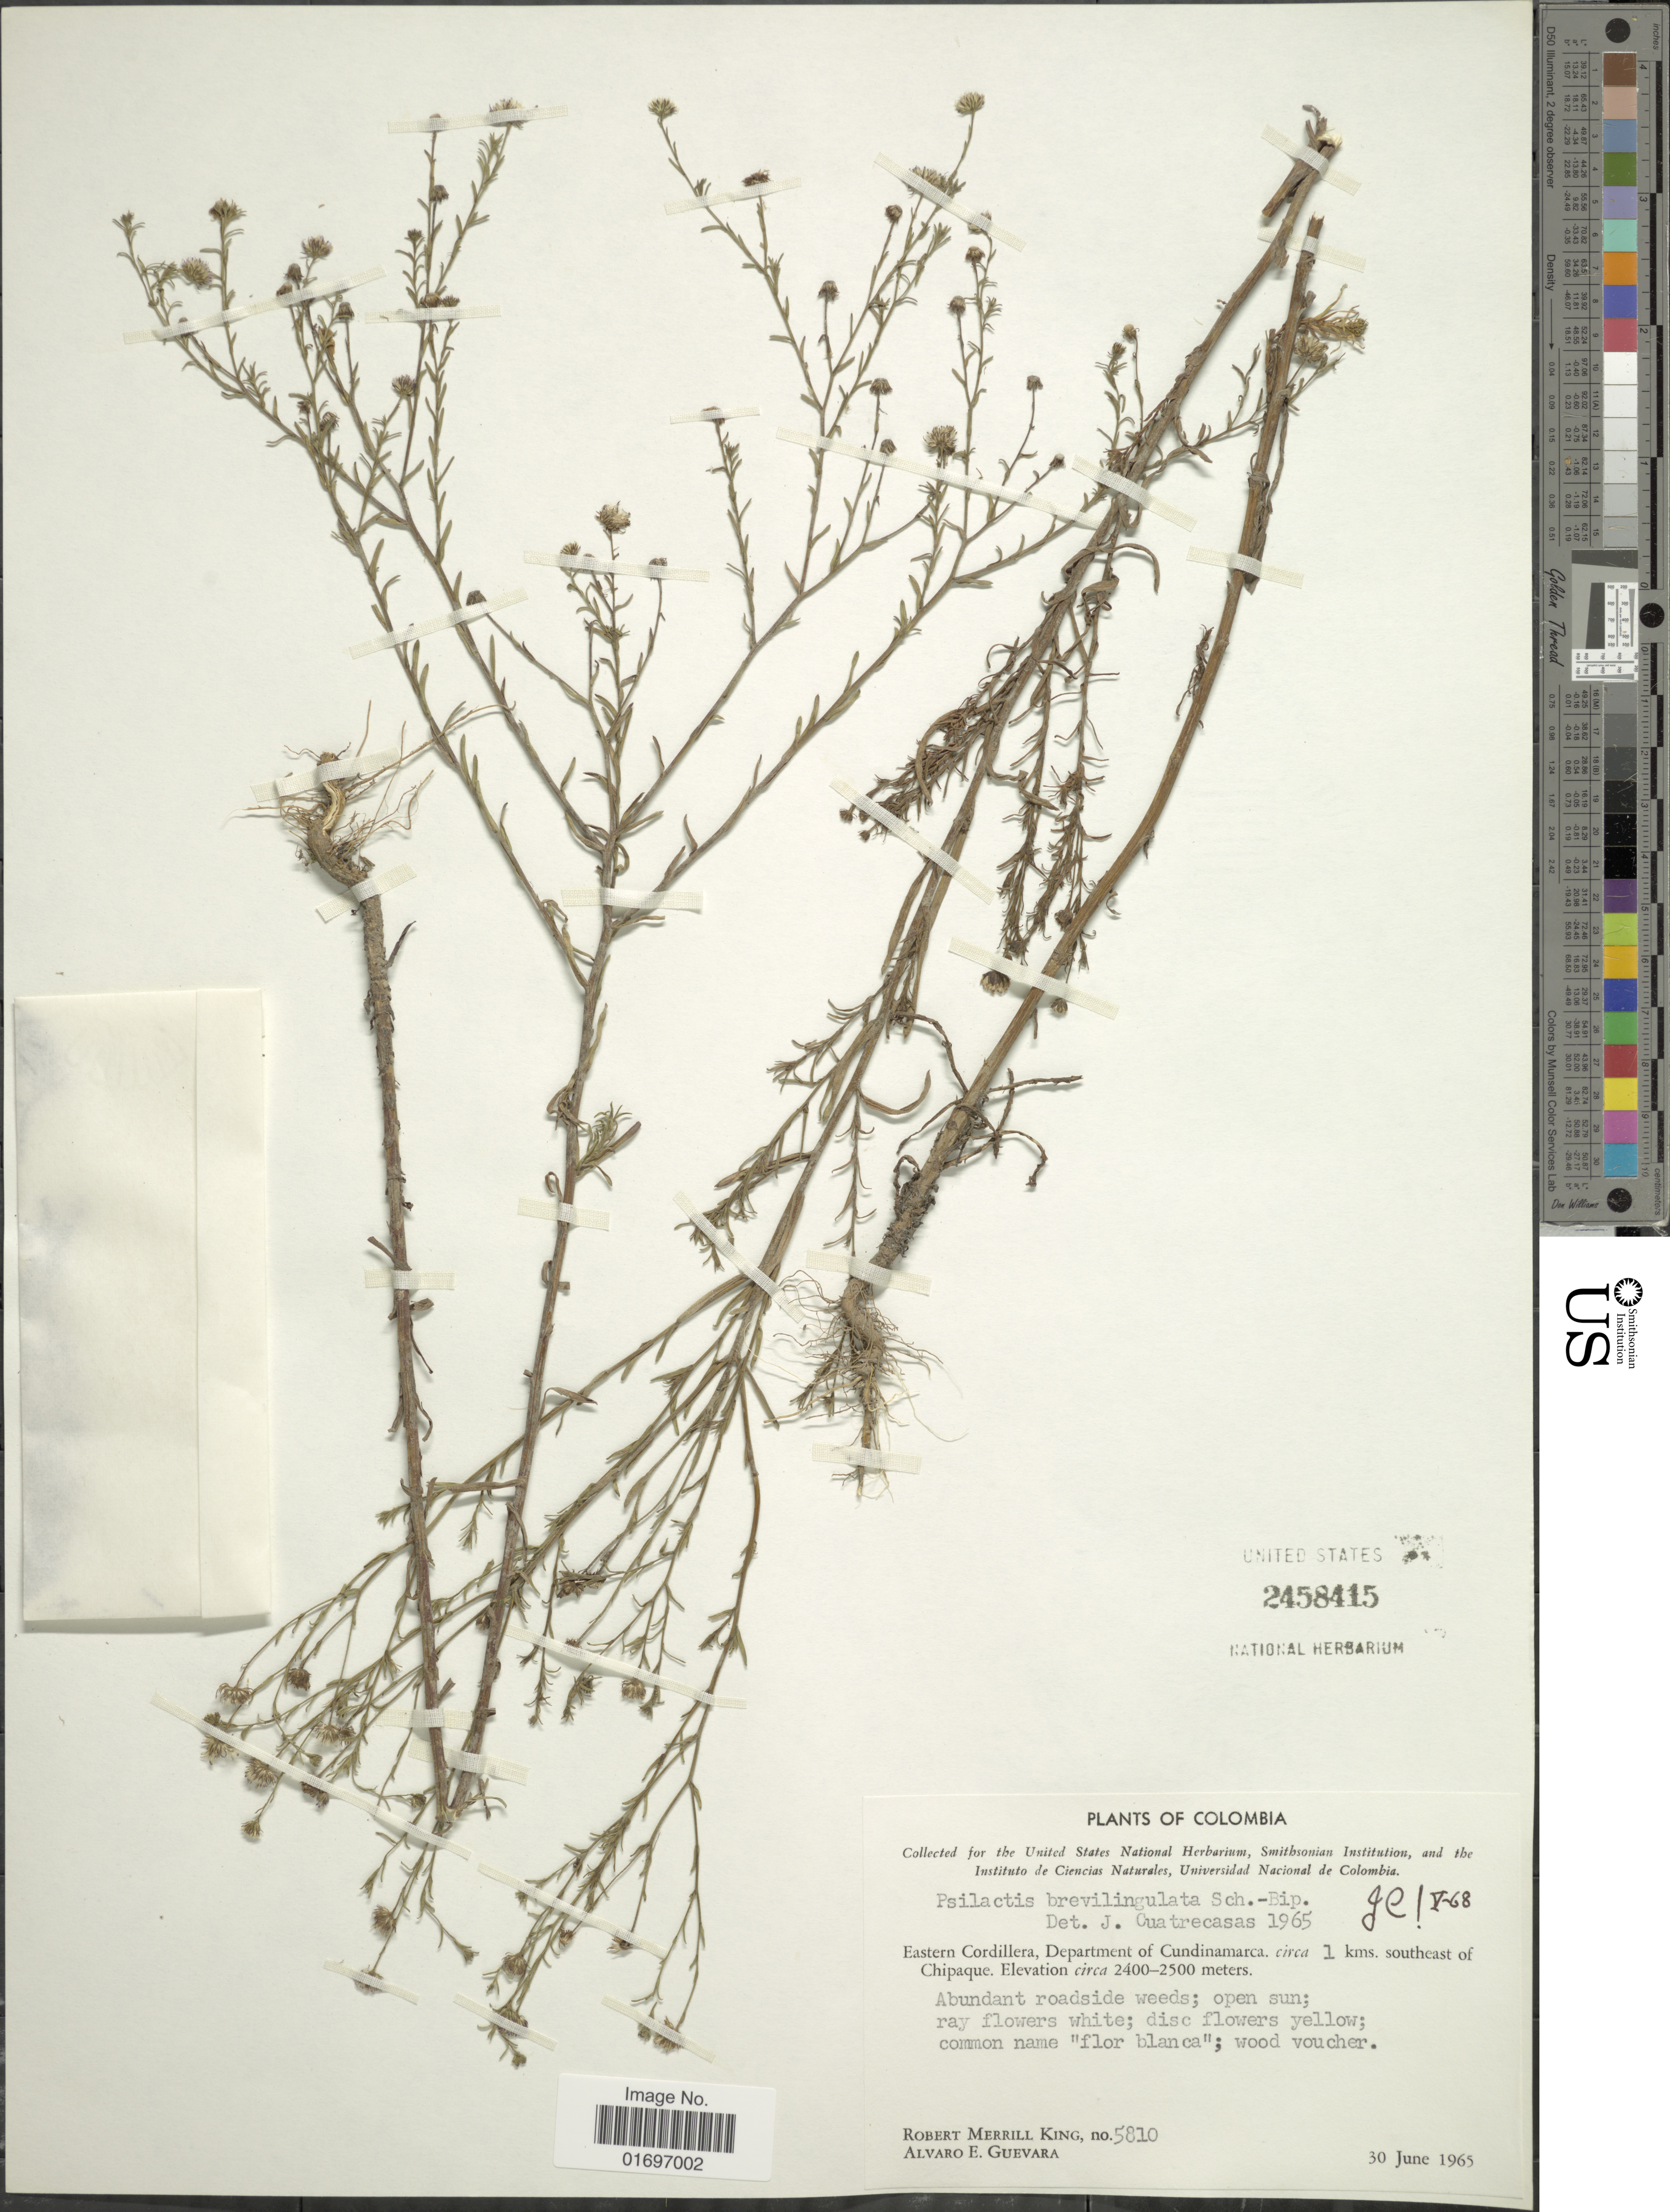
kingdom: Plantae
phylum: Tracheophyta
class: Magnoliopsida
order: Asterales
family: Asteraceae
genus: Psilactis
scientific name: Psilactis brevilingulata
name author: Sch. Bip. ex Hemsl.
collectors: R. M. King & A. E. Guevara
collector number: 5810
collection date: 1965-06-30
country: Colombia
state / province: Cundinamarca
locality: Eastern Cordillera, Department of Cundinamarca, circa 1 kms. southeast of Chipaque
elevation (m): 2400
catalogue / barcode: US 2458415